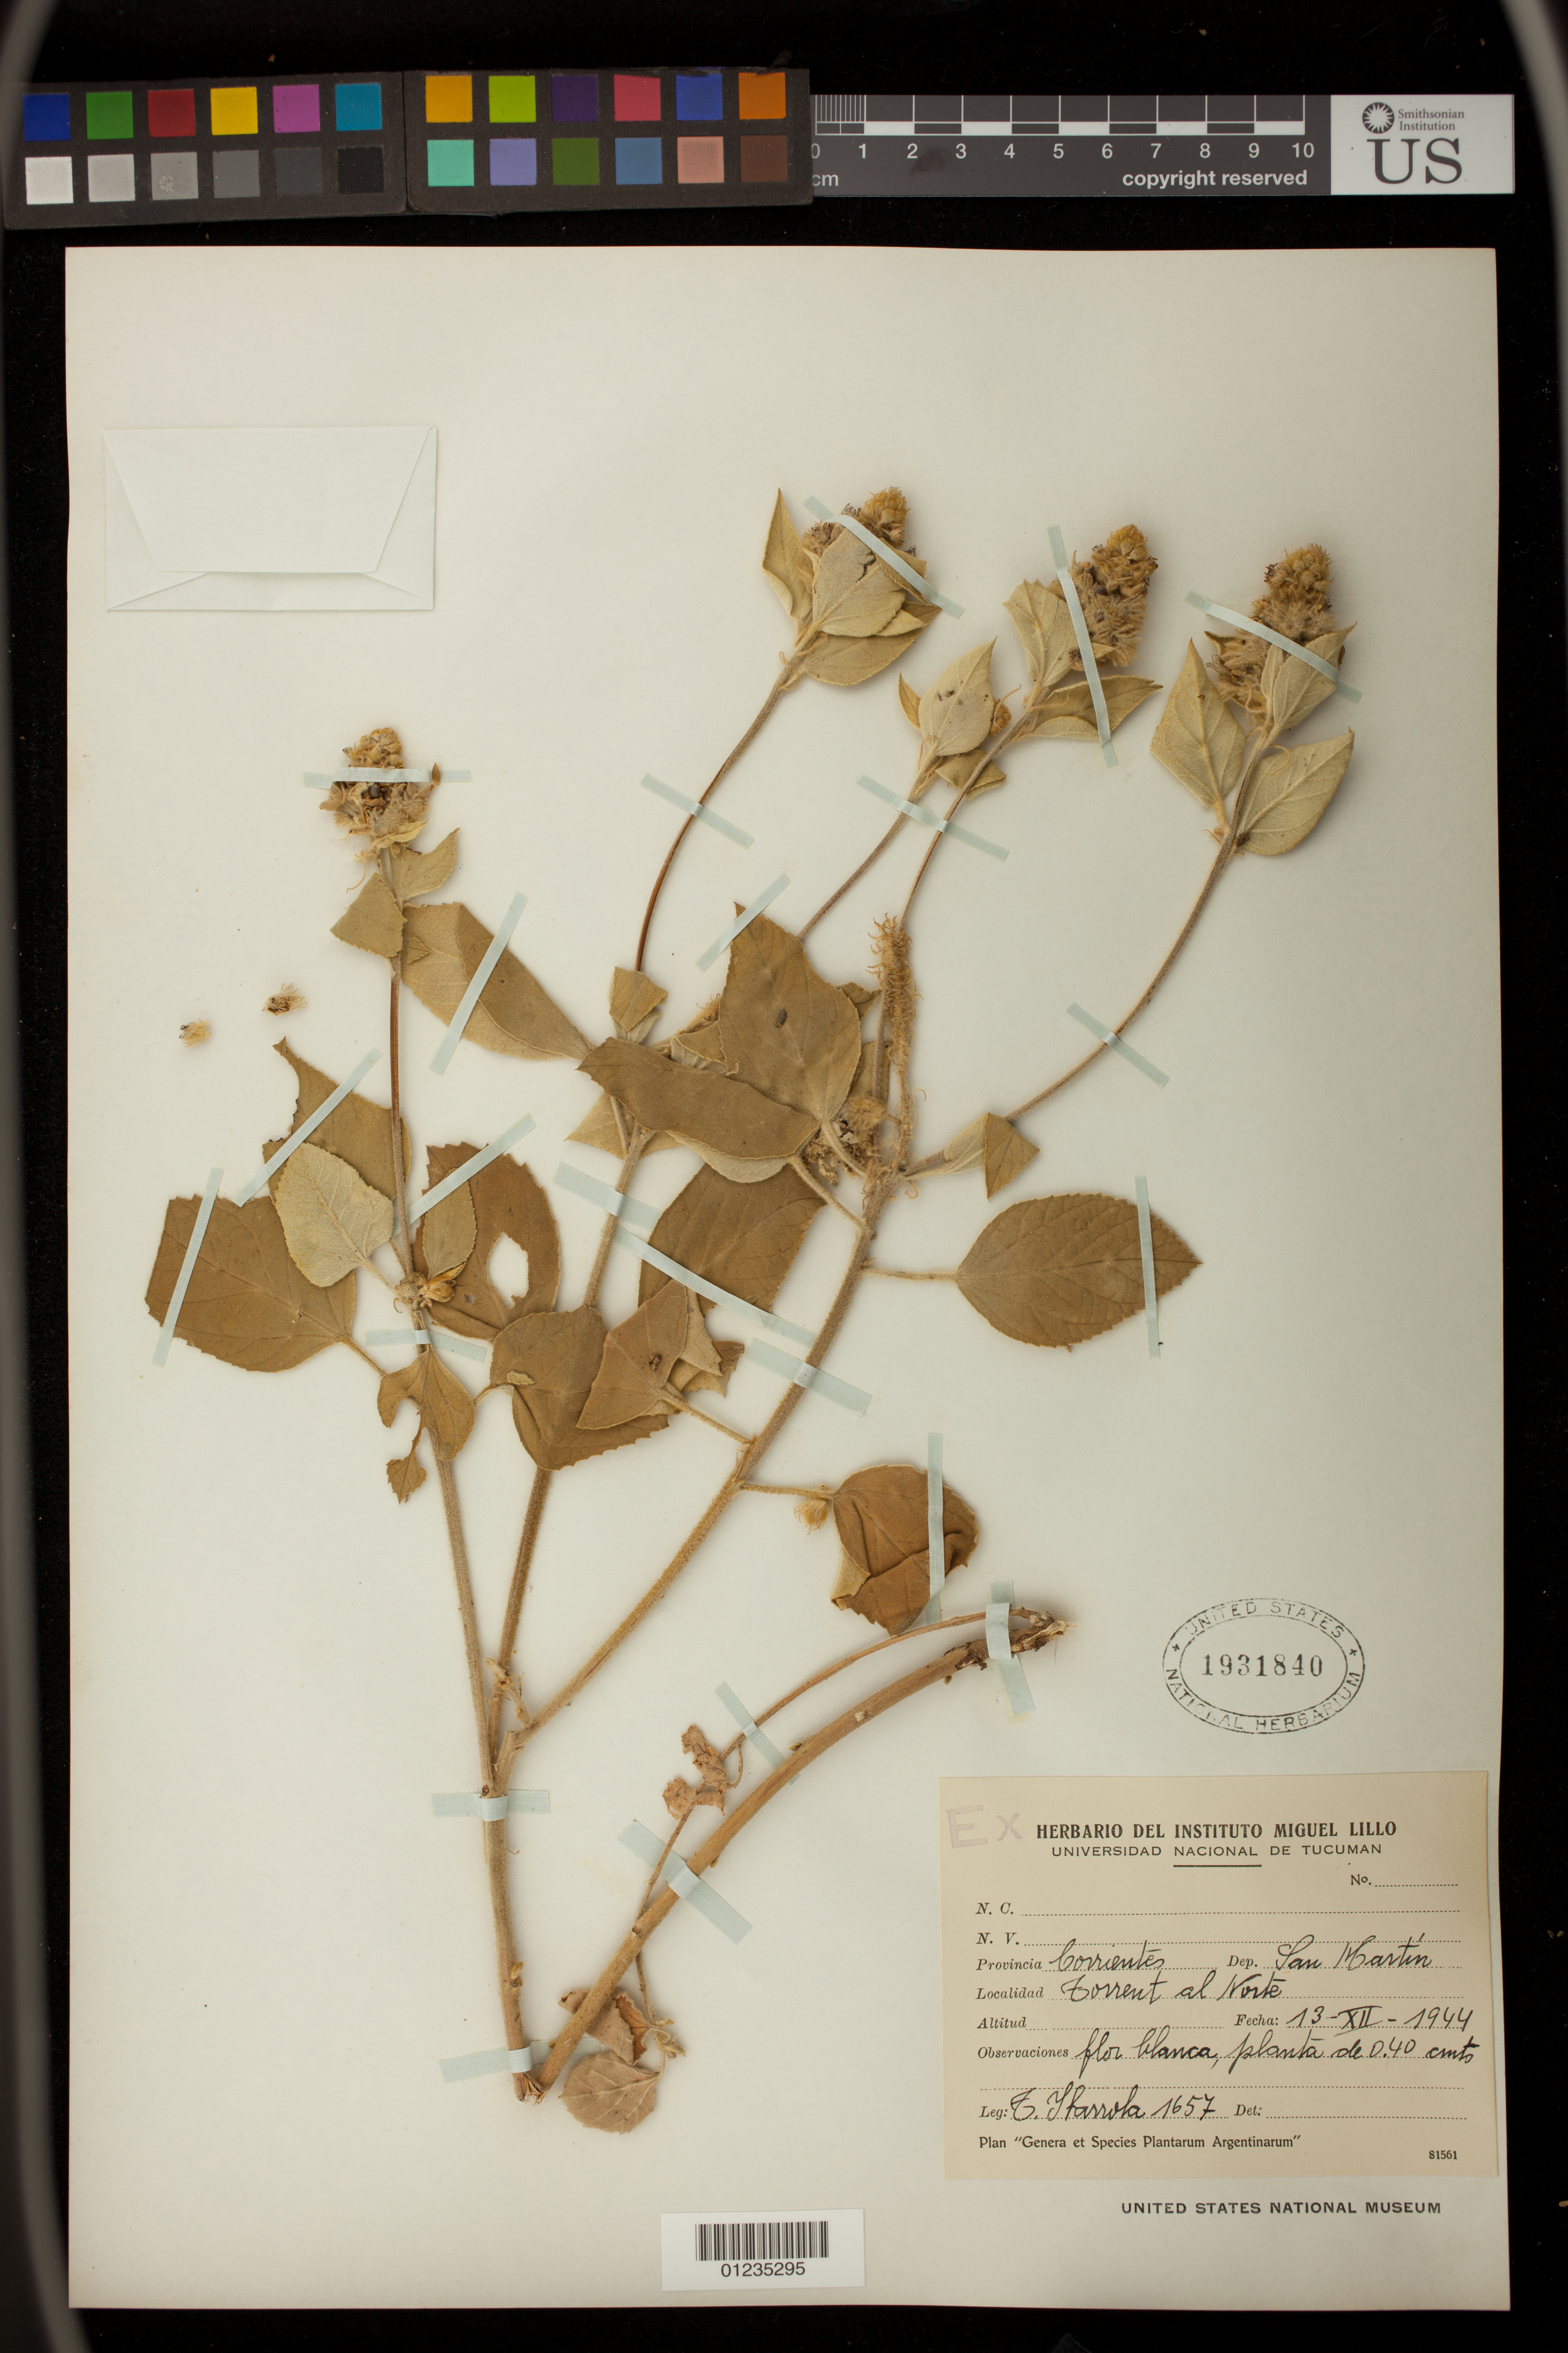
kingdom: Plantae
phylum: Tracheophyta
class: Magnoliopsida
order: Malpighiales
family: Euphorbiaceae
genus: Julocroton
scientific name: Julocroton sp.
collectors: T. Ybarrola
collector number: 1657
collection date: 1944-12-13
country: Argentina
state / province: Corrientes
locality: Corrientes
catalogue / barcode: US 1931840